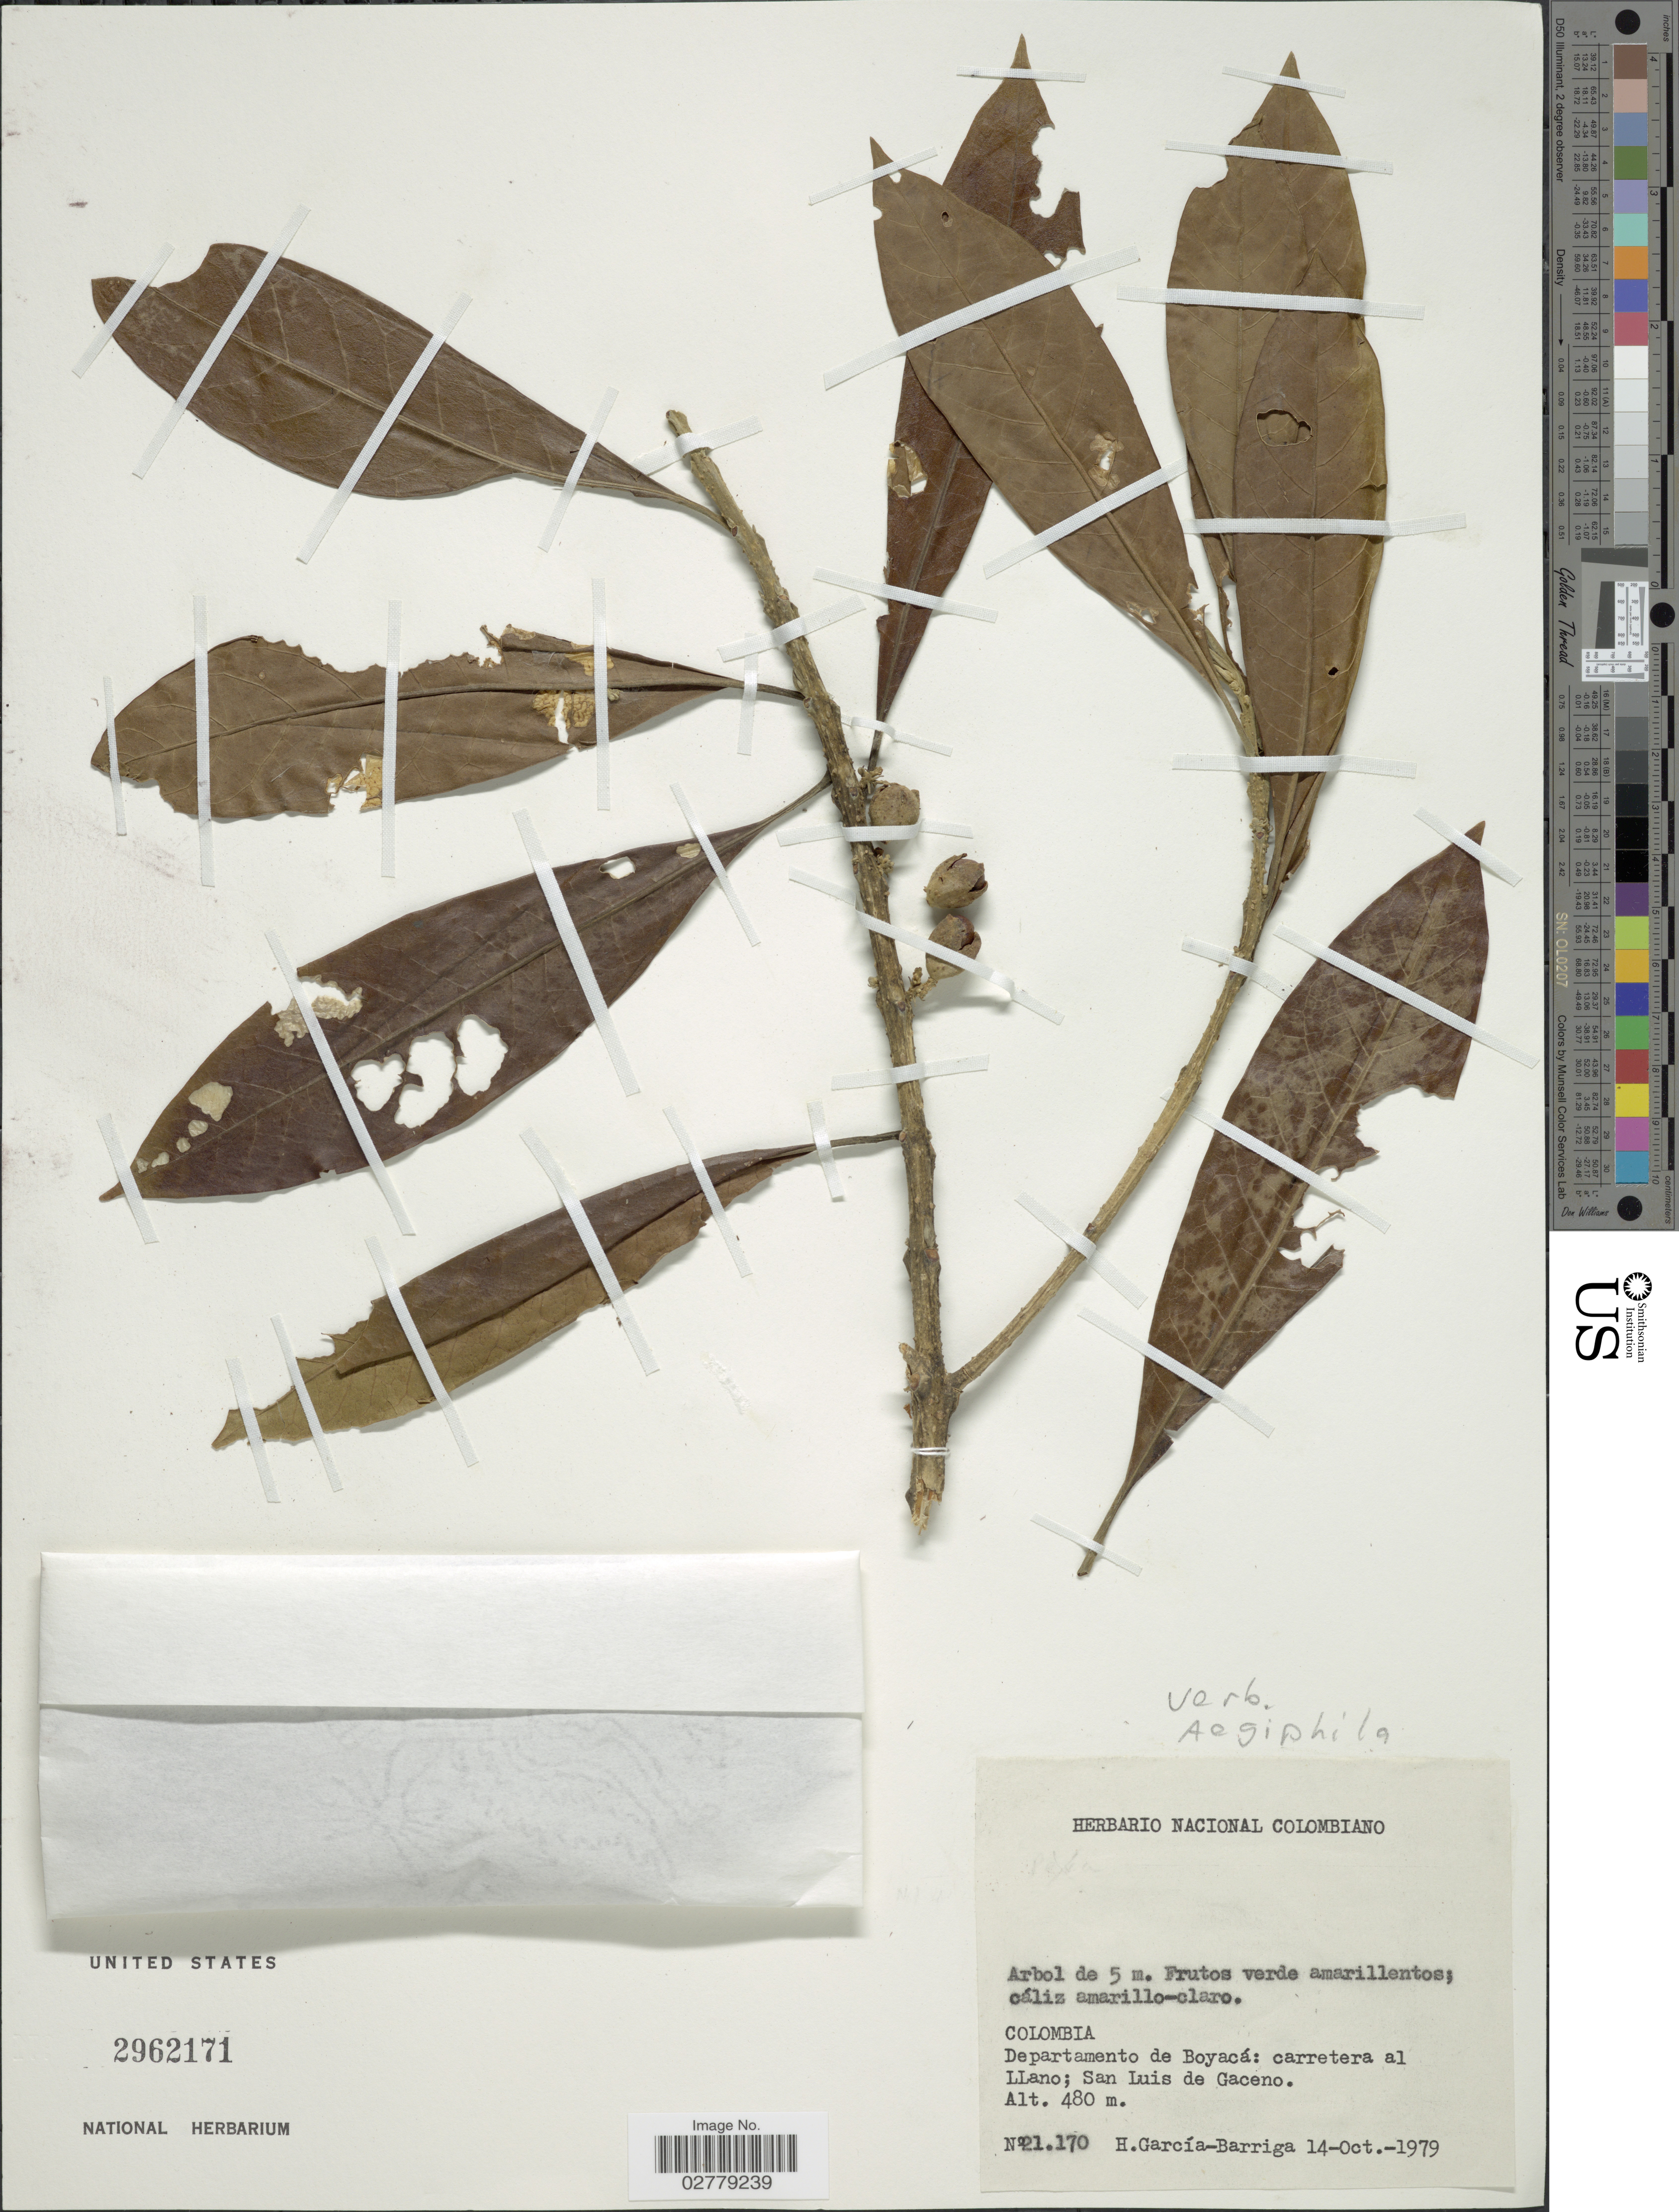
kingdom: Plantae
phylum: Tracheophyta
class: Magnoliopsida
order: Lamiales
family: Lamiaceae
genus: Aegiphila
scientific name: Aegiphila sp.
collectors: H. García Barriga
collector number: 21170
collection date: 1979-10-14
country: Colombia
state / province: Boyacá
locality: Departamento de Boyacá: carretera al Llano; San Luis de Gaceno.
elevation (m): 480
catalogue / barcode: US 2962171